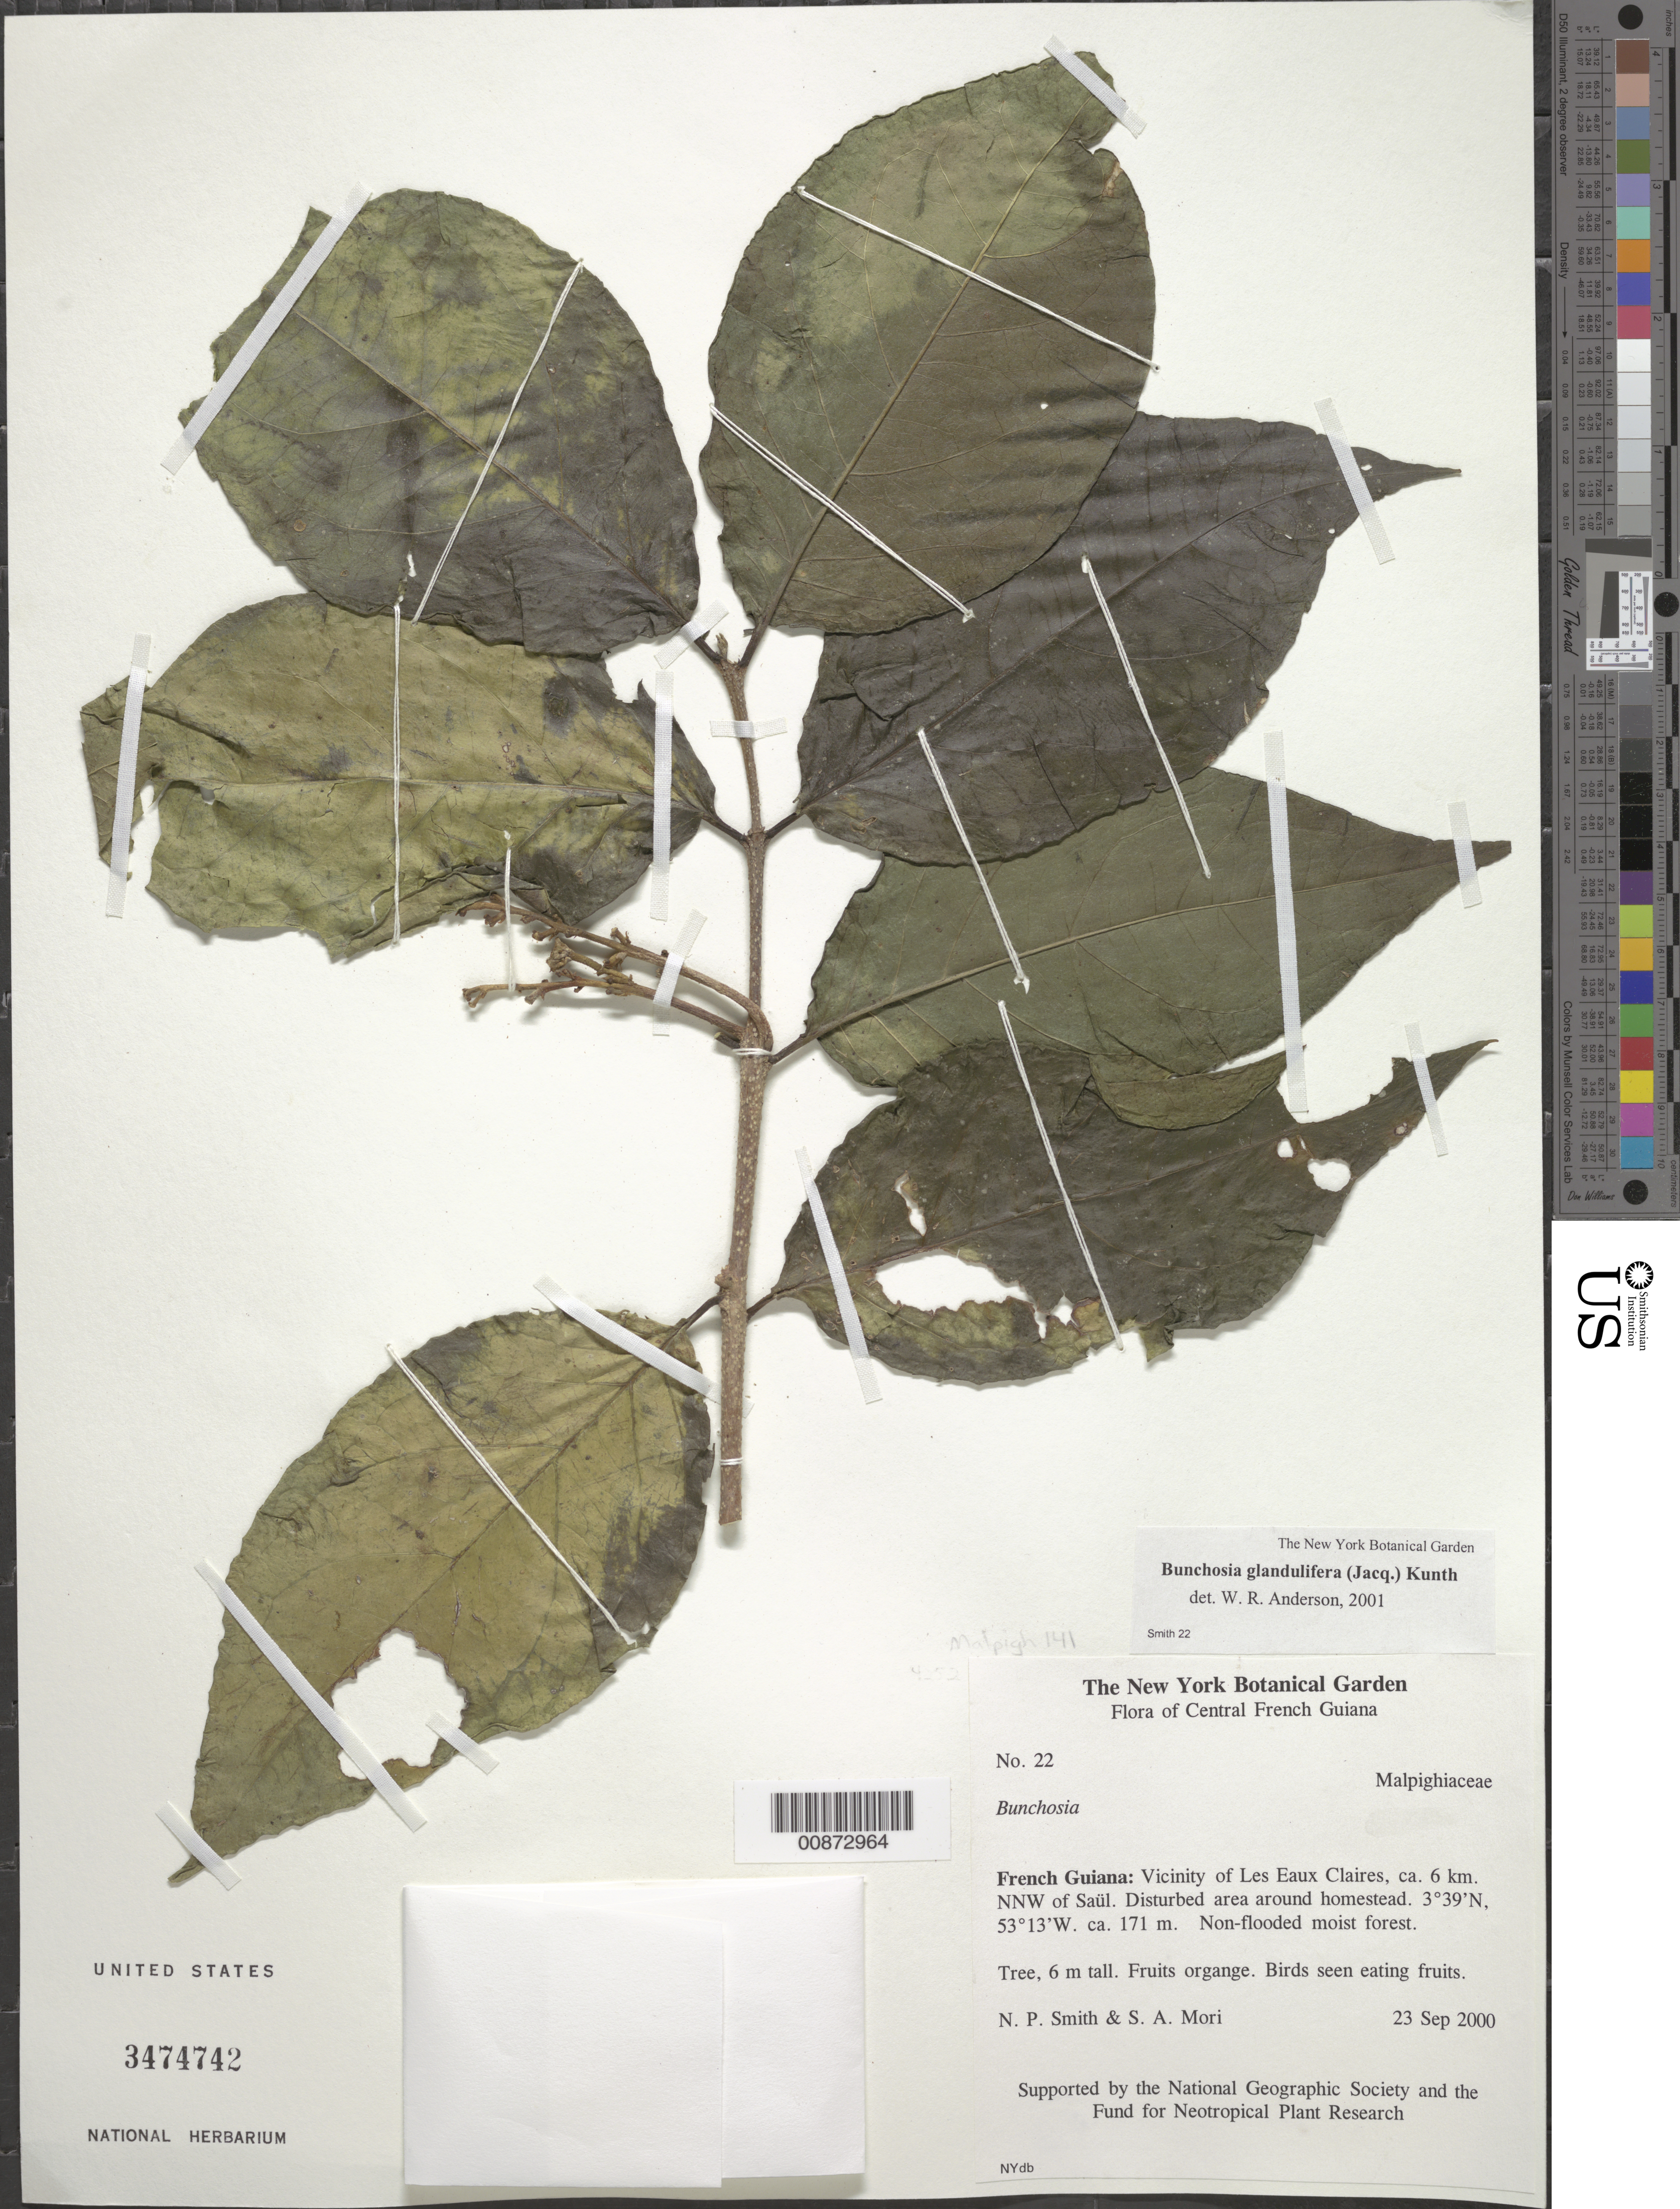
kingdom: Plantae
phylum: Tracheophyta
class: Magnoliopsida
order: Malpighiales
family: Malpighiaceae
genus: Bunchosia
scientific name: Bunchosia glandulifera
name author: (Jacq.) Kunth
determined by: Anderson, W. R., (MICH), University of Michigan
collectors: N. Smith & S. Mori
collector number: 22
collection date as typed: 23-Sep-00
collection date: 2000-09-23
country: French Guiana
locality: Eaux Claires vicinity, ca. 6 km NNW of Saül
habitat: Non-flooded moist forest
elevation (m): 171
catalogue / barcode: US 3474742